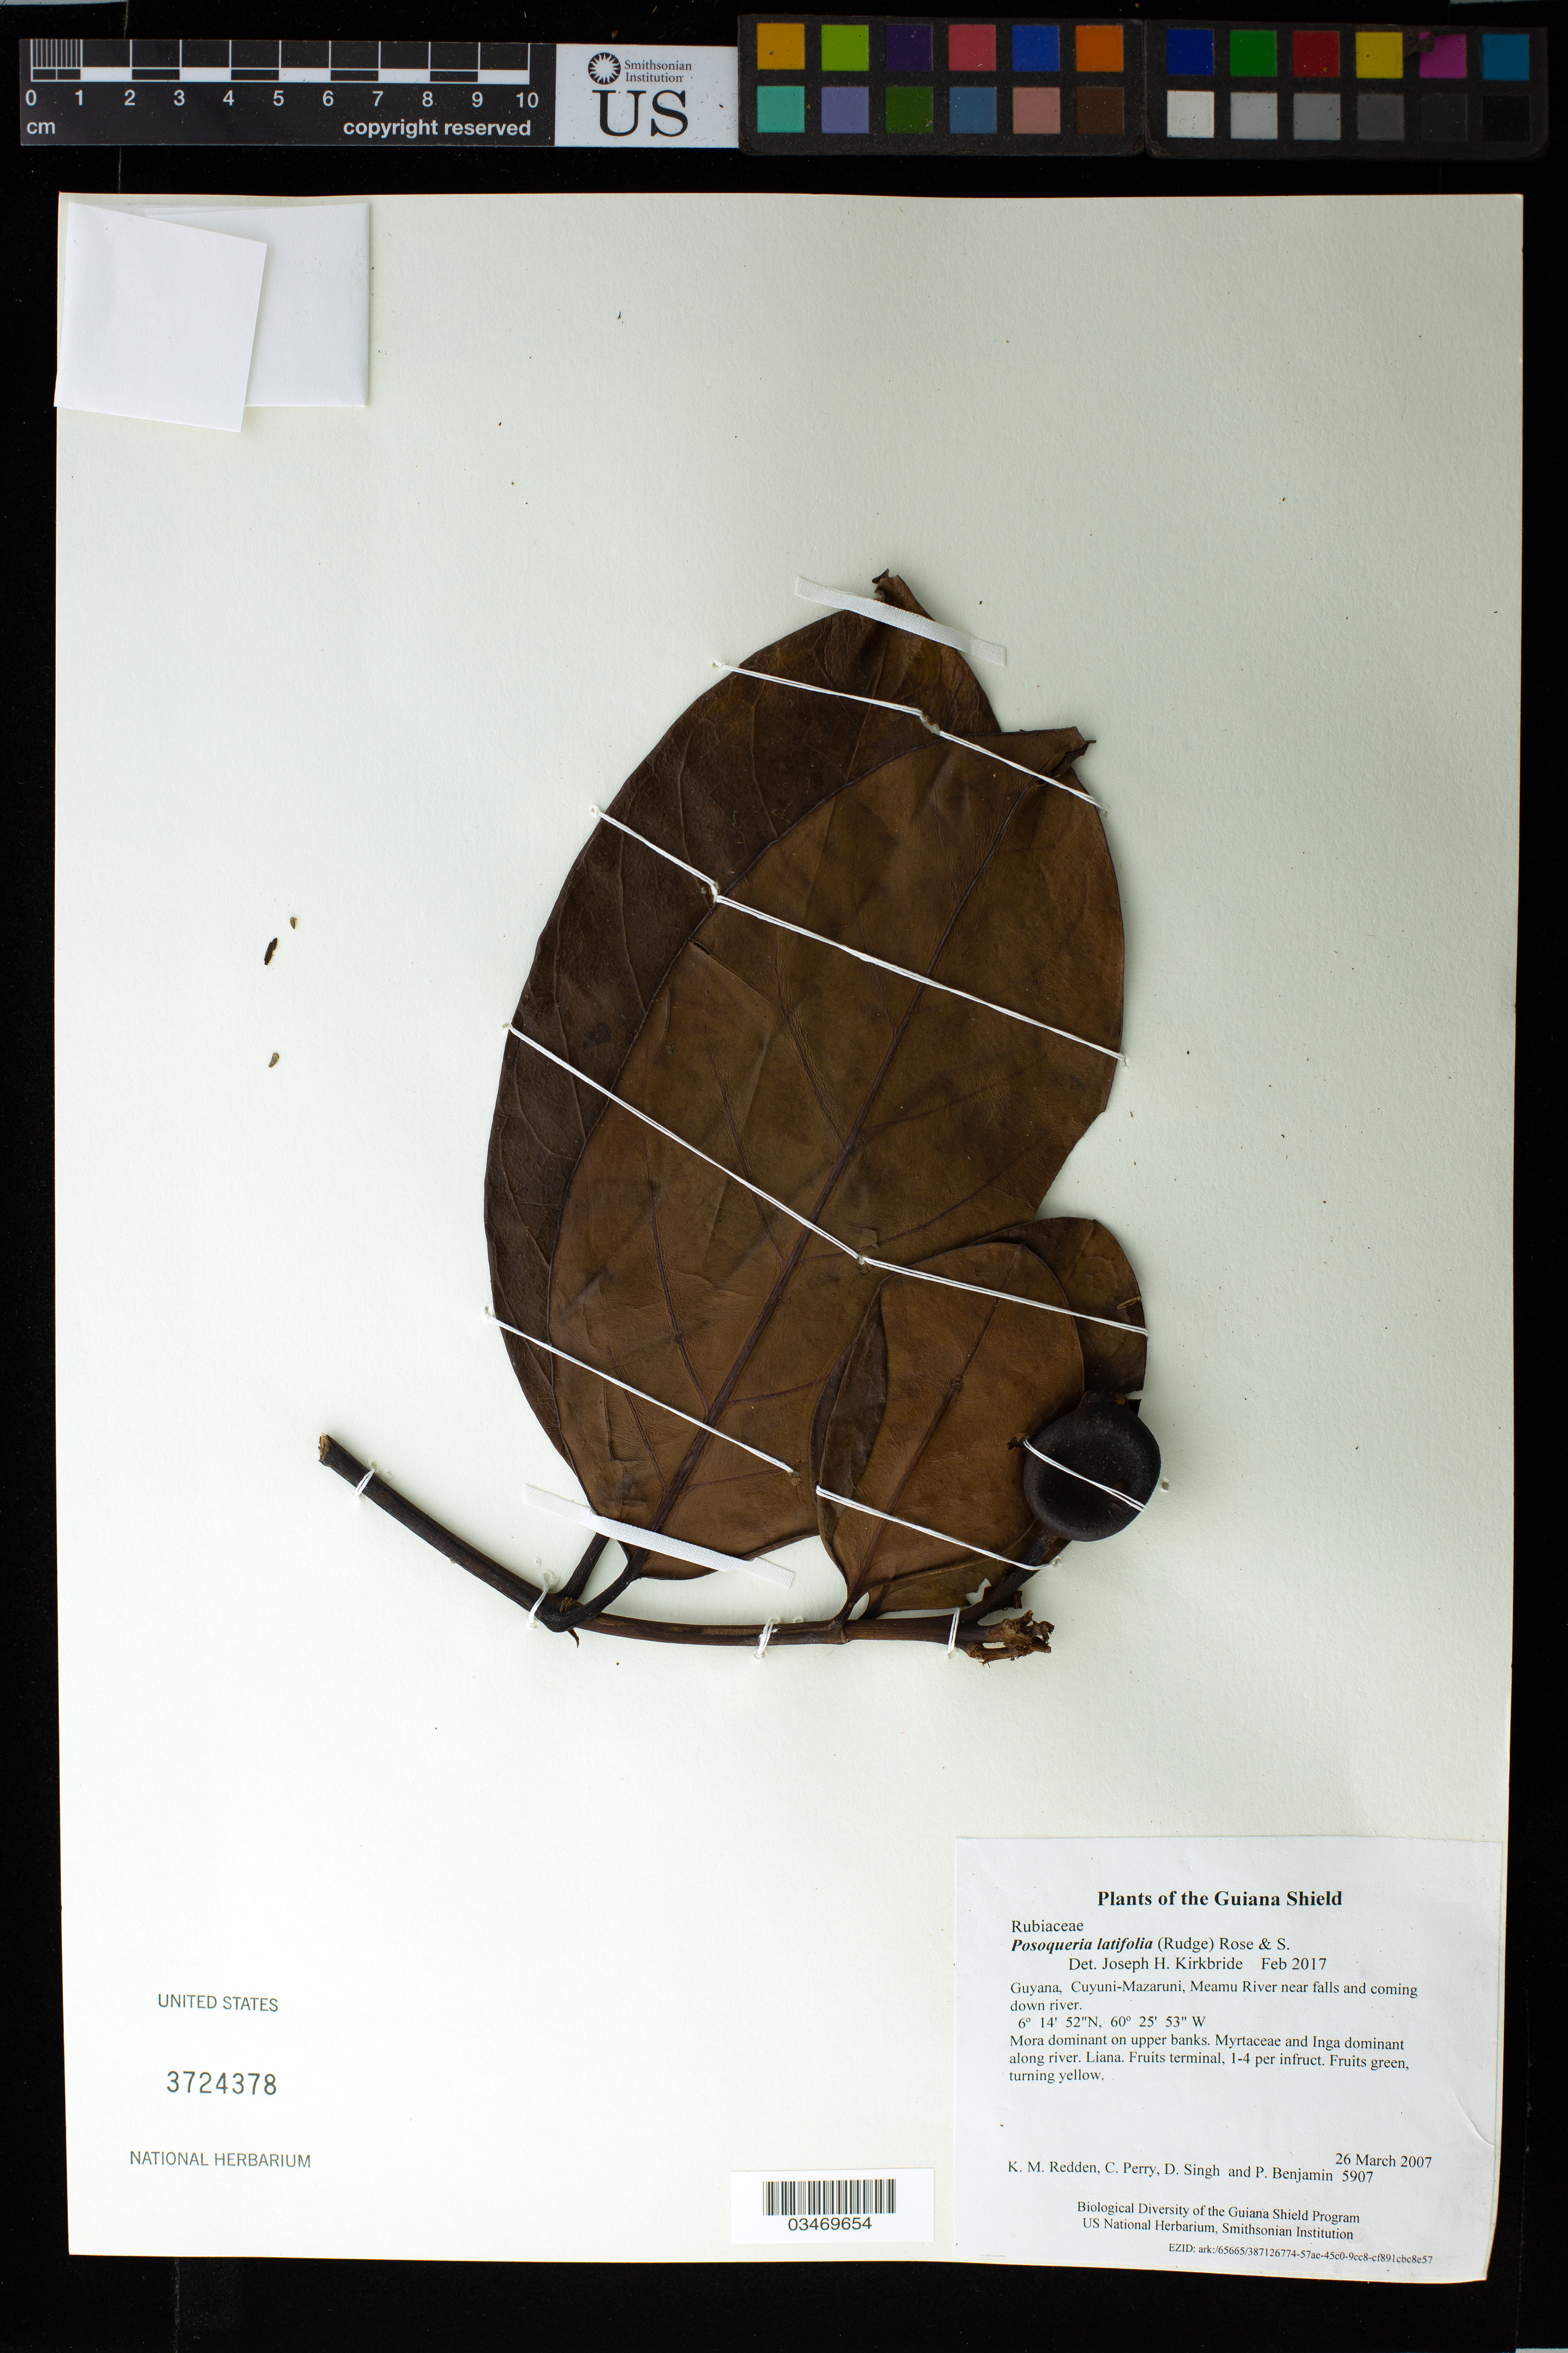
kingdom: Plantae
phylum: Tracheophyta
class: Magnoliopsida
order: Gentianales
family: Rubiaceae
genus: Posoqueria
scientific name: Posoqueria latifolia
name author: (Rudge) Roem. & Schult.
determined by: Kirkbride, J. H.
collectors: K. M. Redden, C. Perry, D. Singh & P. Benjamin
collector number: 5907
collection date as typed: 26 March 2007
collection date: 2007-03-26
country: Guyana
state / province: Cuyuni-Mazaruni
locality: Meamu River near falls and coming down river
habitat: Mora dominant on upper banks. Myrtaceae and Inga dominant along river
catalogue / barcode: US 3724378